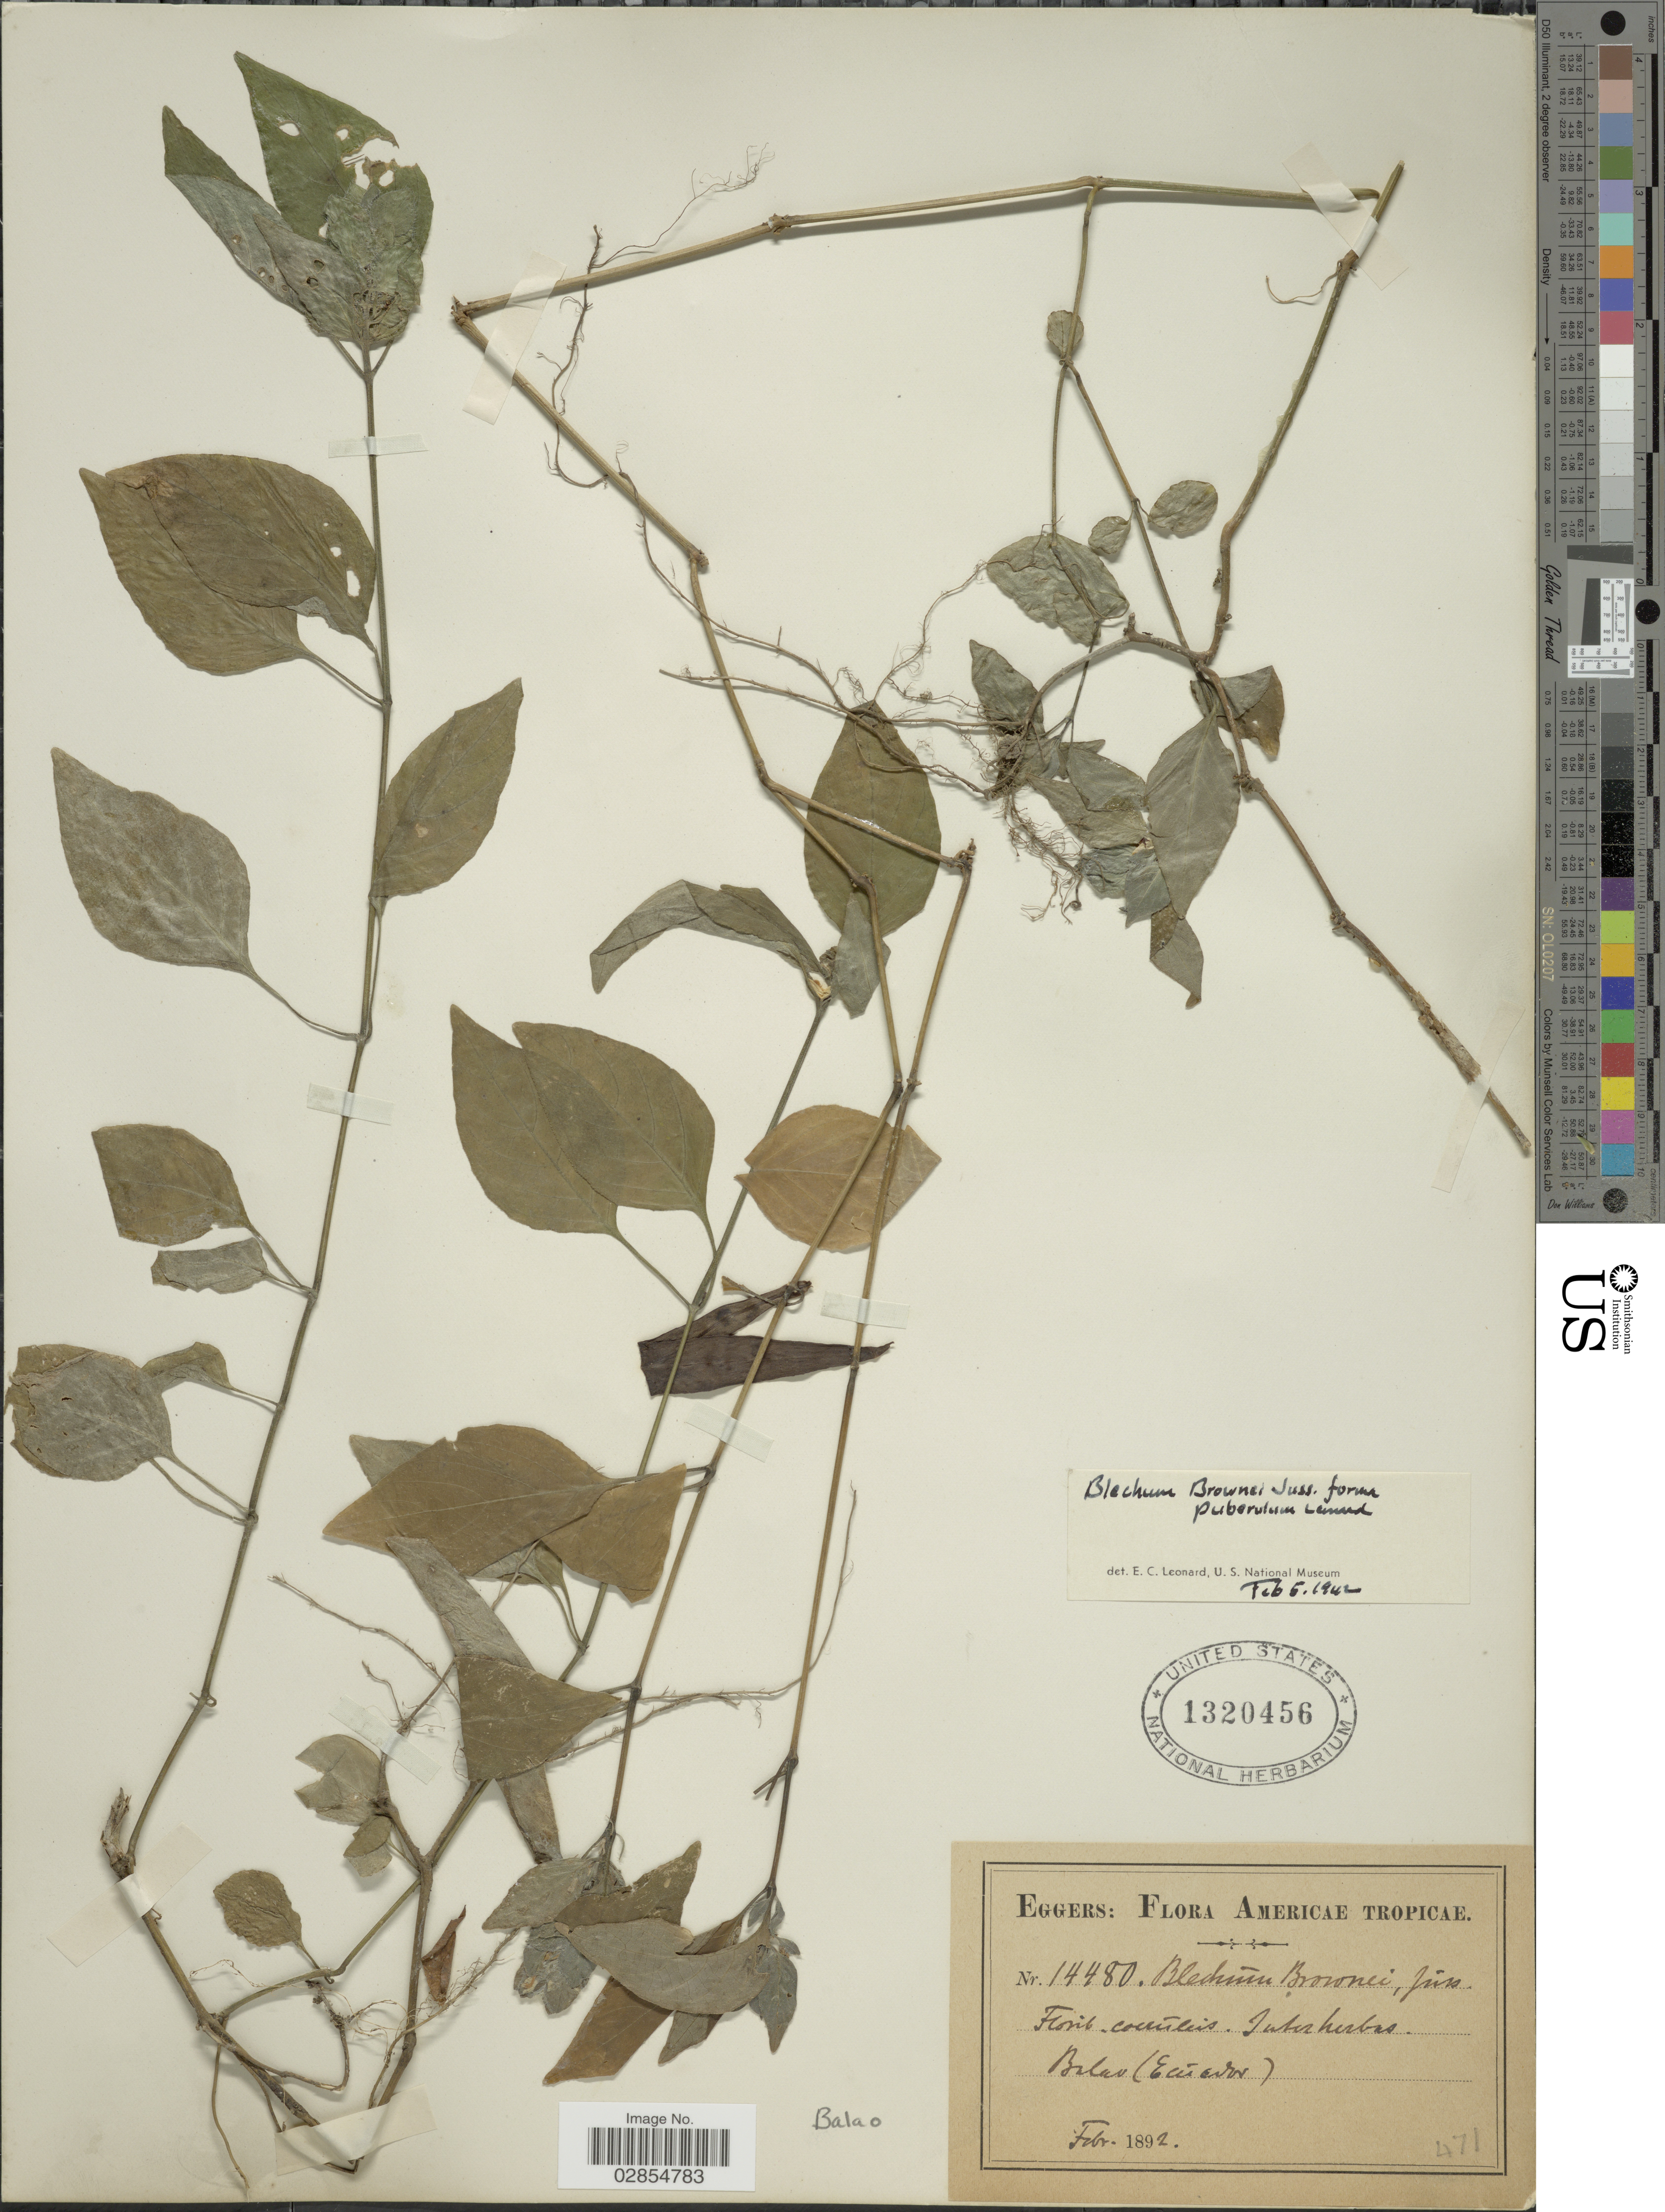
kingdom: Plantae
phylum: Tracheophyta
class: Magnoliopsida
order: Lamiales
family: Acanthaceae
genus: Blechum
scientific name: Blechum brownei f. puberulum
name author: Leonard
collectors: -. Eggers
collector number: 14480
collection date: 1892-02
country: Ecuador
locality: Balao.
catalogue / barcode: US 1320456